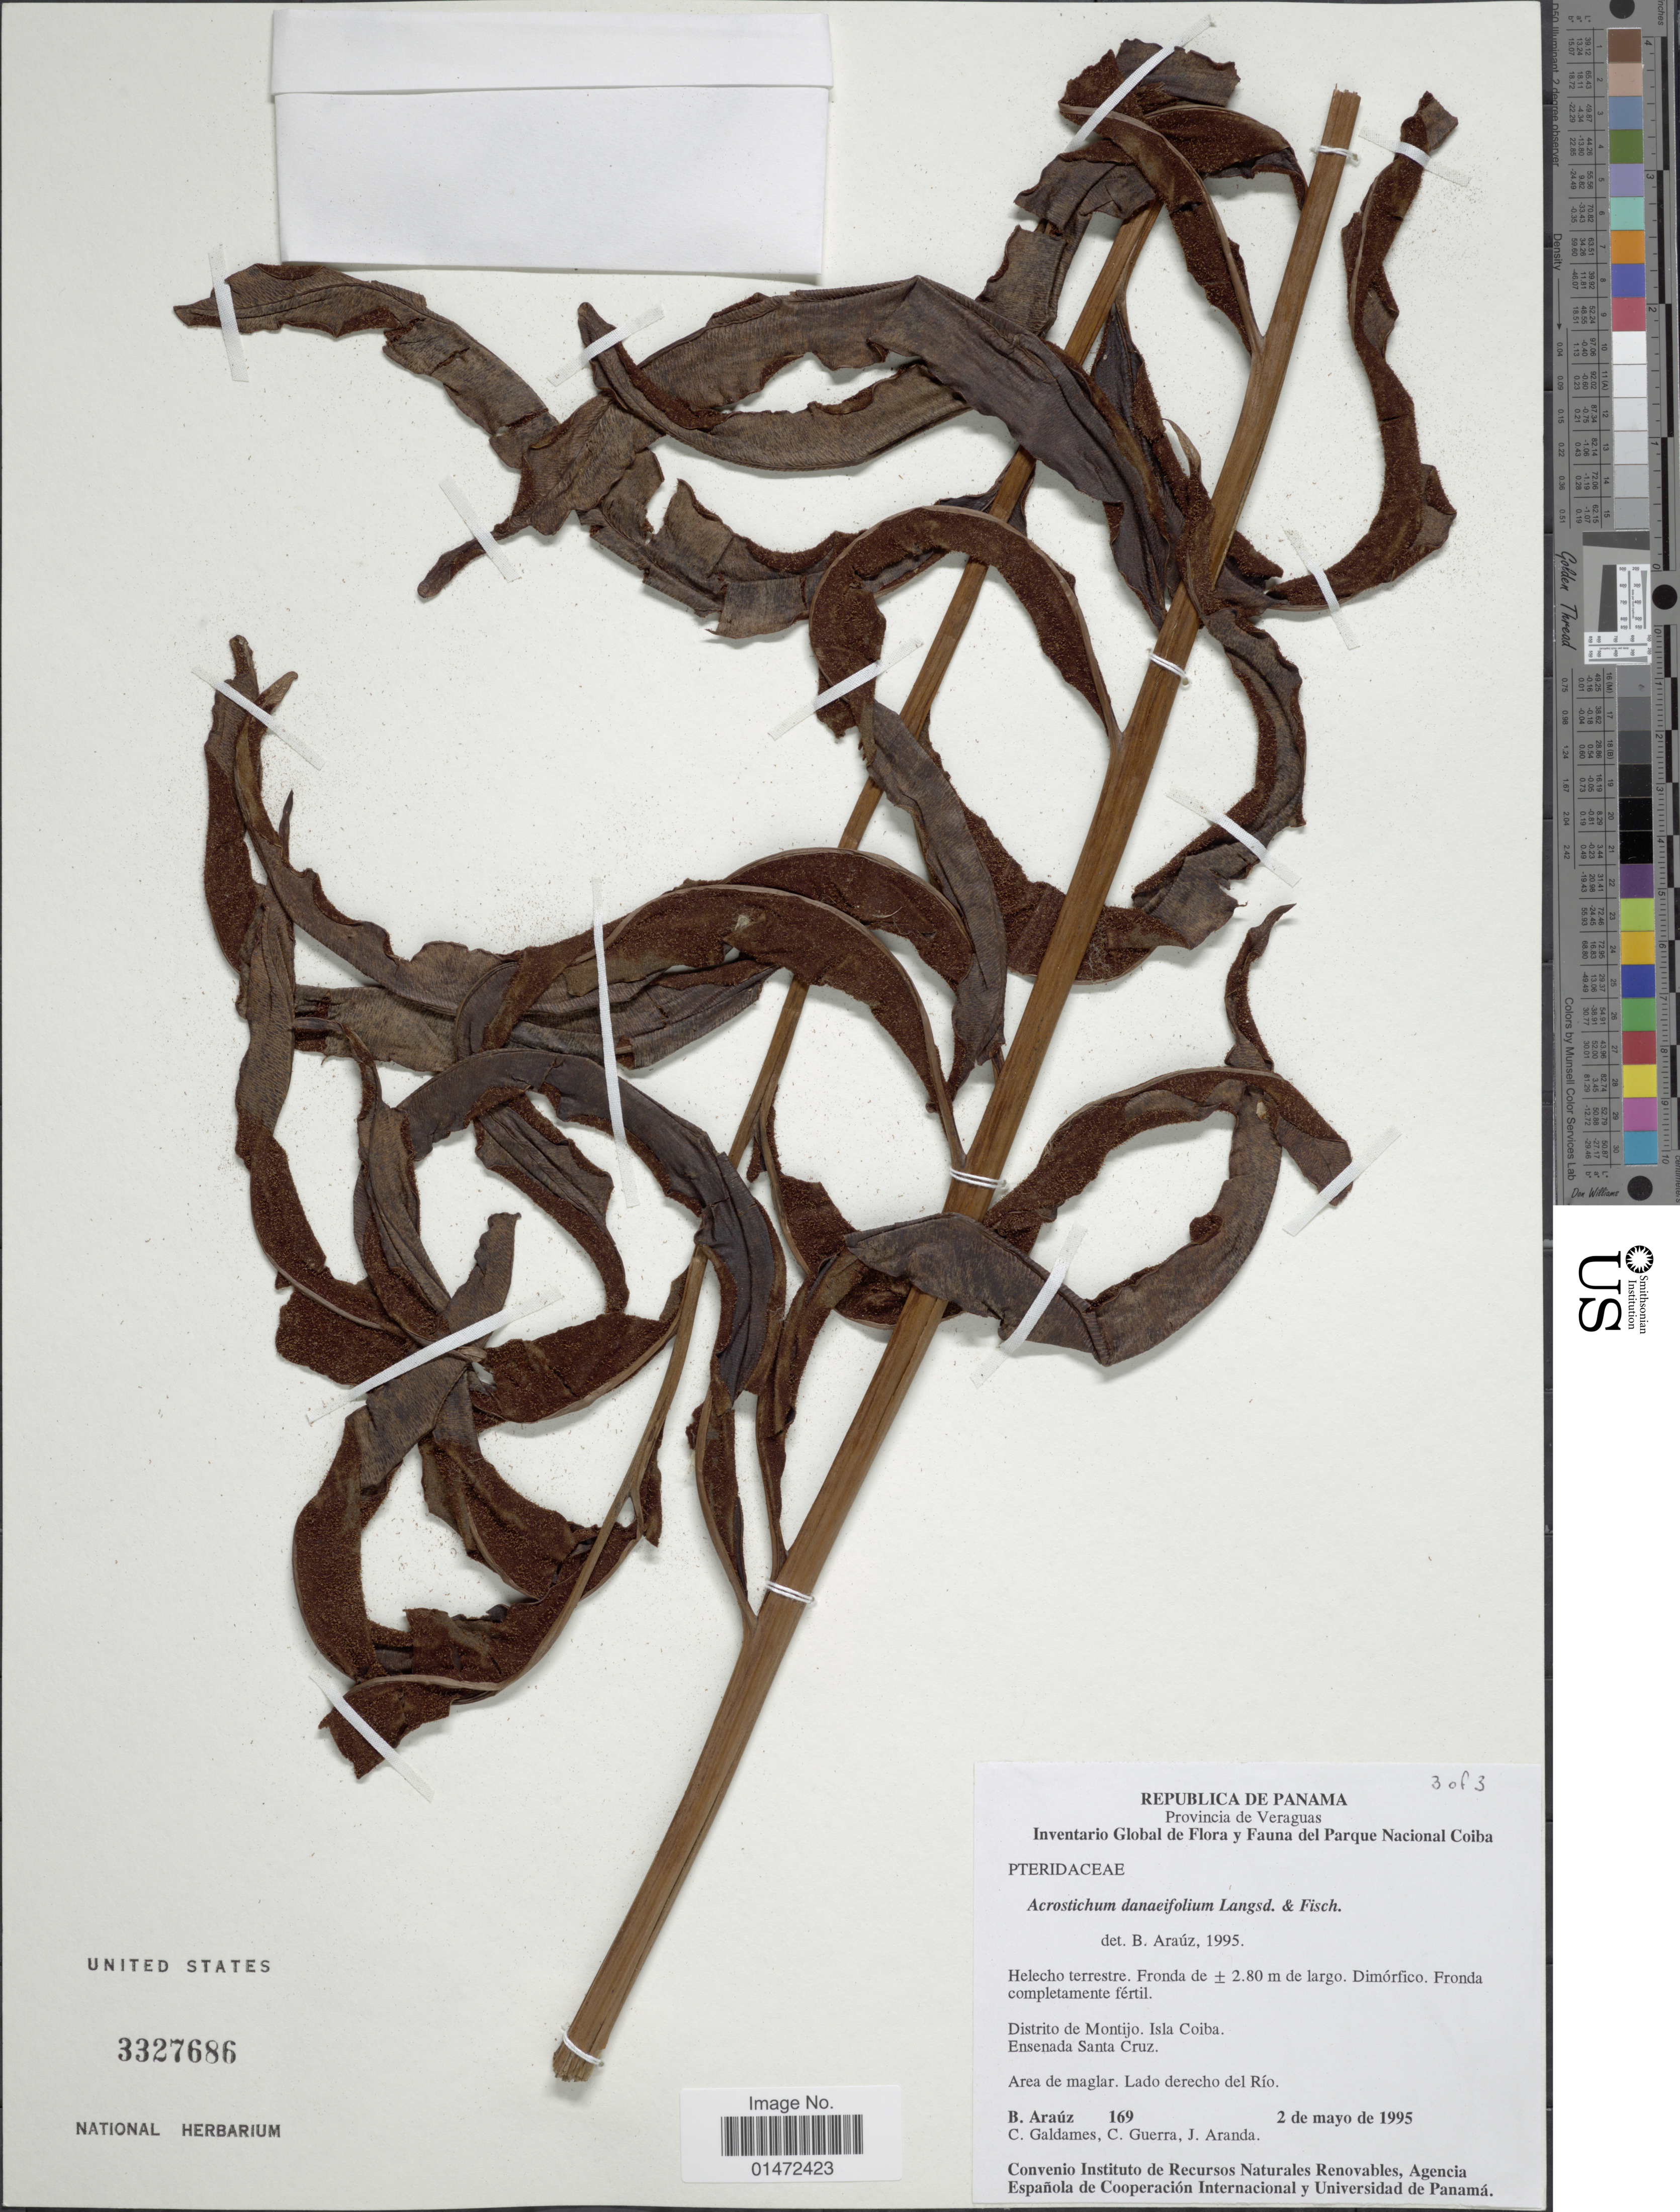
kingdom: Plantae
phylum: Tracheophyta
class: Polypodiopsida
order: Polypodiales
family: Pteridaceae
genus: Acrostichum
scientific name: Acrostichum danaeifolium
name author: Langsd. & Fisch.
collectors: B. Araúz, C. Galdames, C. Guerra & J. Aranda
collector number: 169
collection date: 1995-05-02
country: Panama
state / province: Veraguas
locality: Distrito de Montijo. Isla Coiba. Ensenada Santa Cruz. Area de maglar. Lado derecho del Río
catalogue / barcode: US 3327686